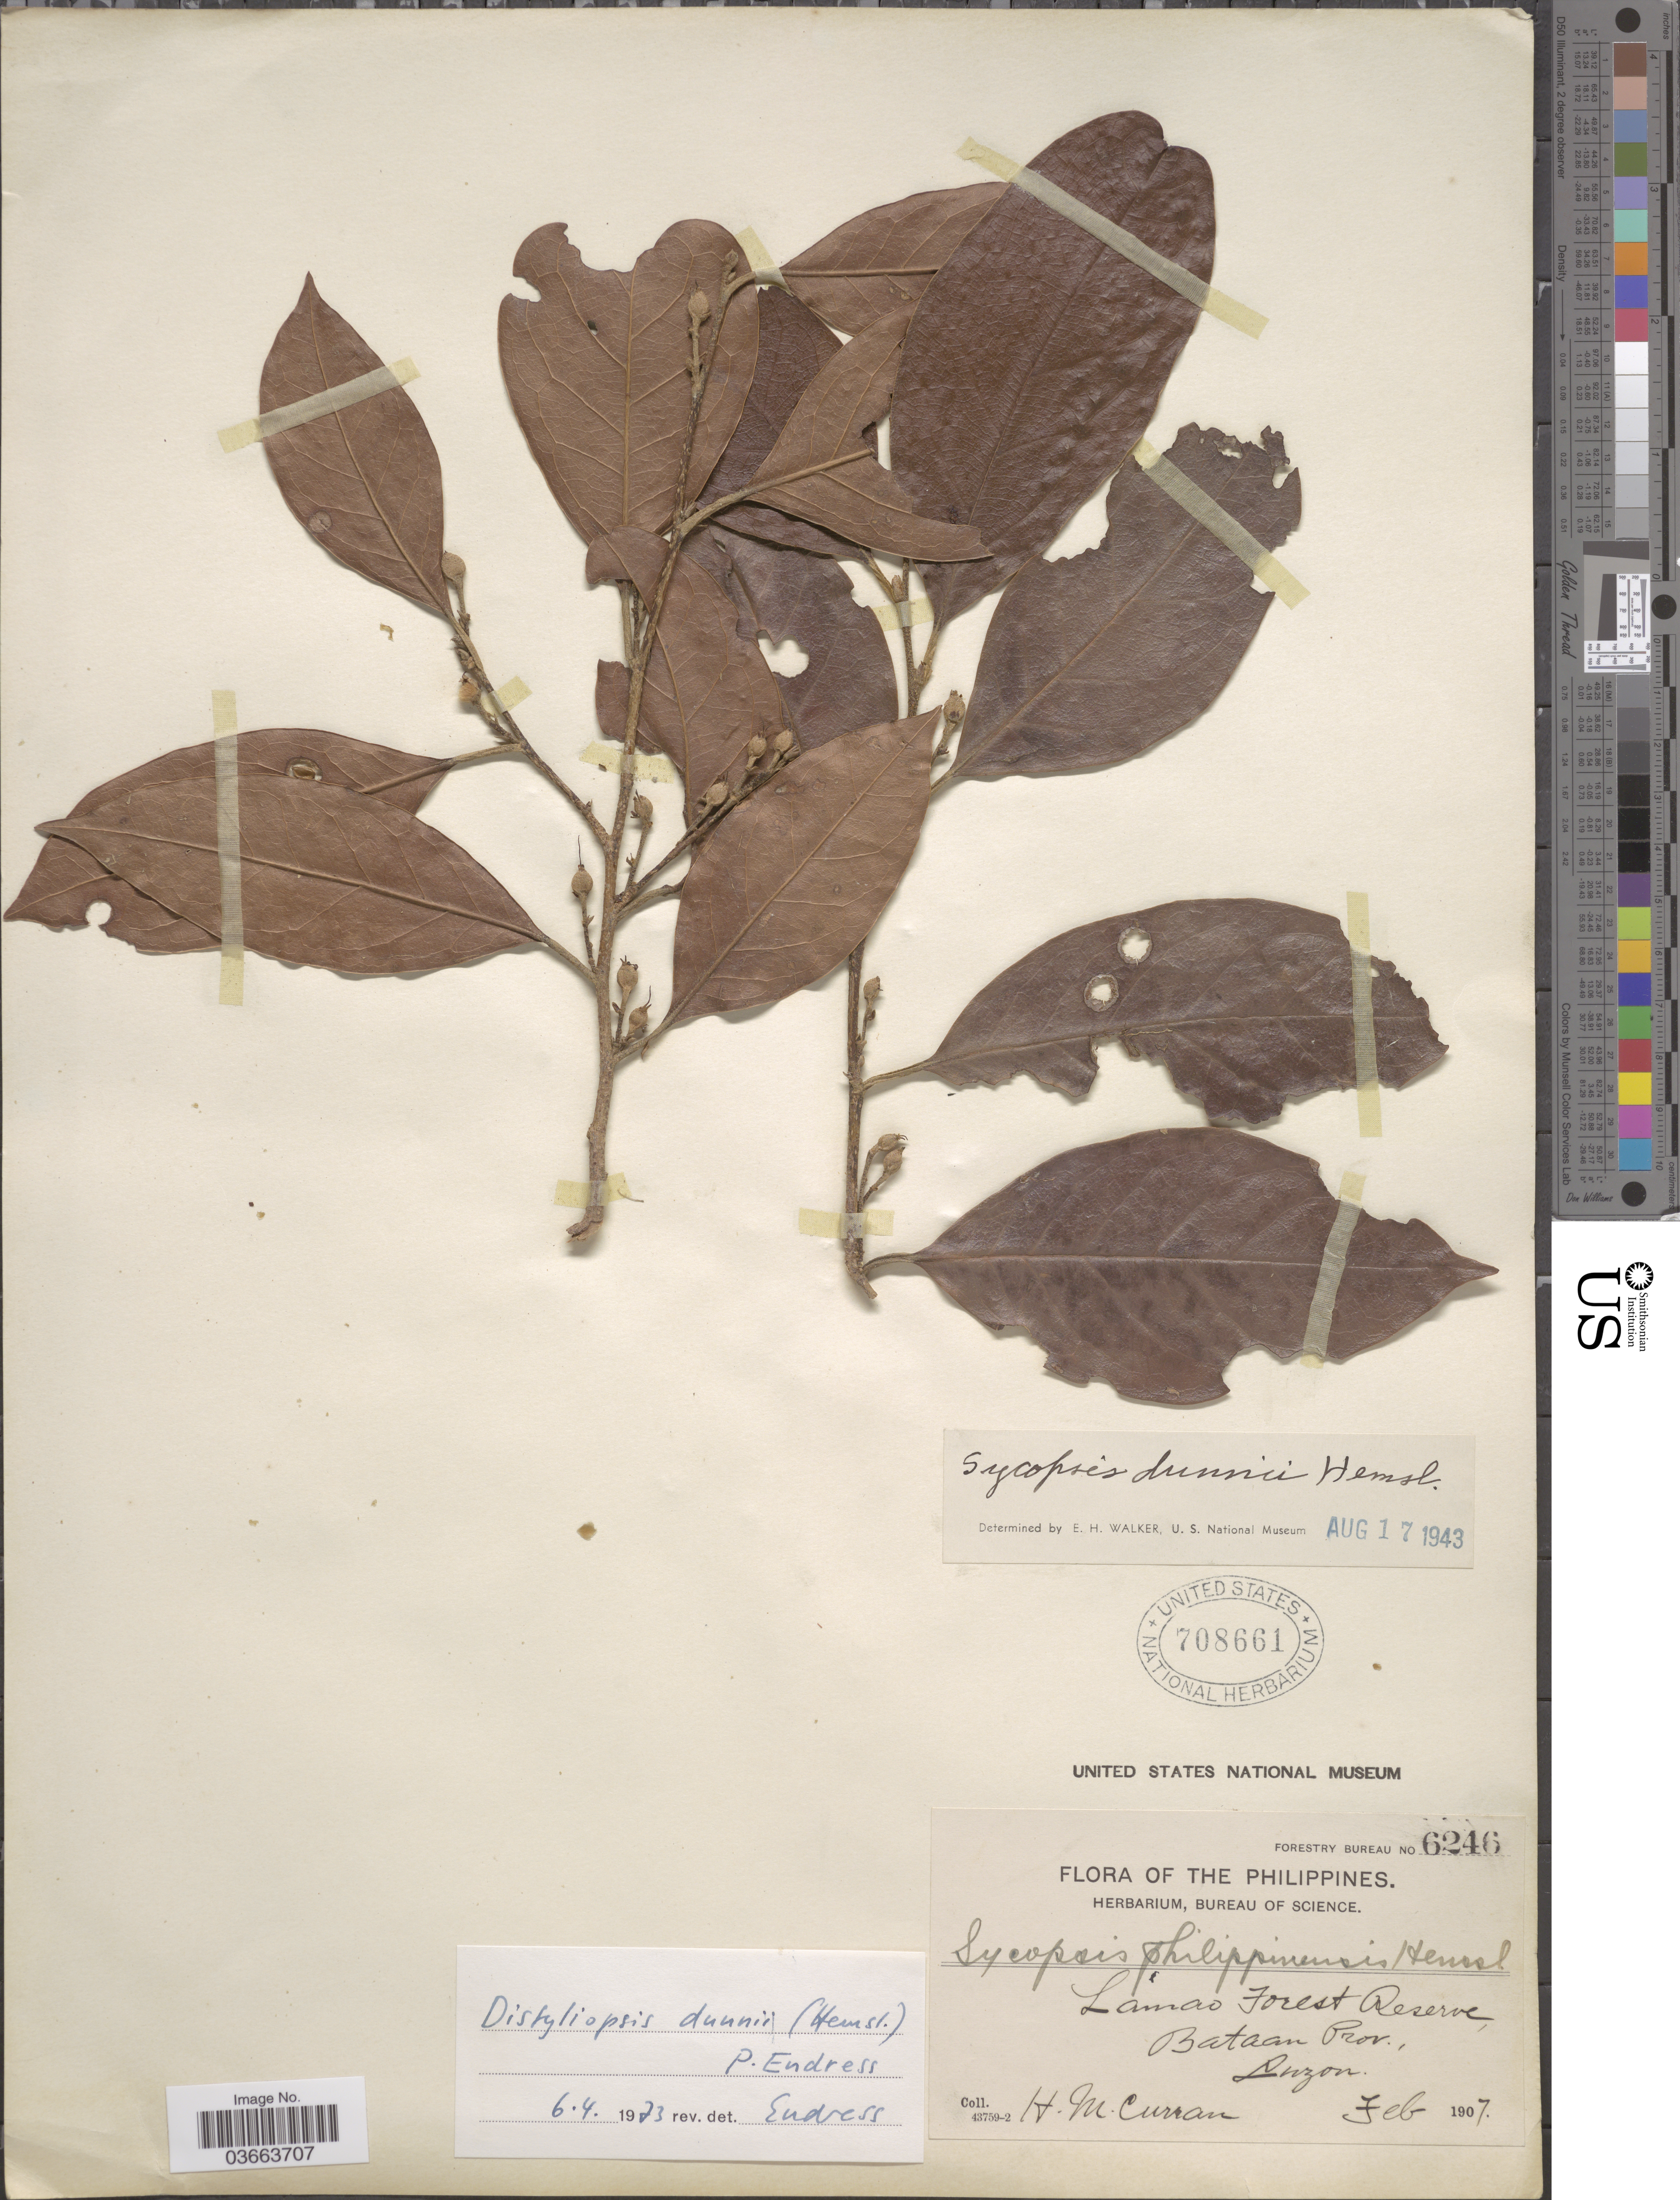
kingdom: Plantae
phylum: Tracheophyta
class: Magnoliopsida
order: Saxifragales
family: Hamamelidaceae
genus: Distyliopsis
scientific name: Distyliopsis dunnii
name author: (Hemsl.) Endress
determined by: Endress, P. K.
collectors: H. M. Curran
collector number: Forestry bureau 6246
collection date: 1907-02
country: Philippines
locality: Lamao Forest Reserve, Bataan Prov, Luzon.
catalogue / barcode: US 708661